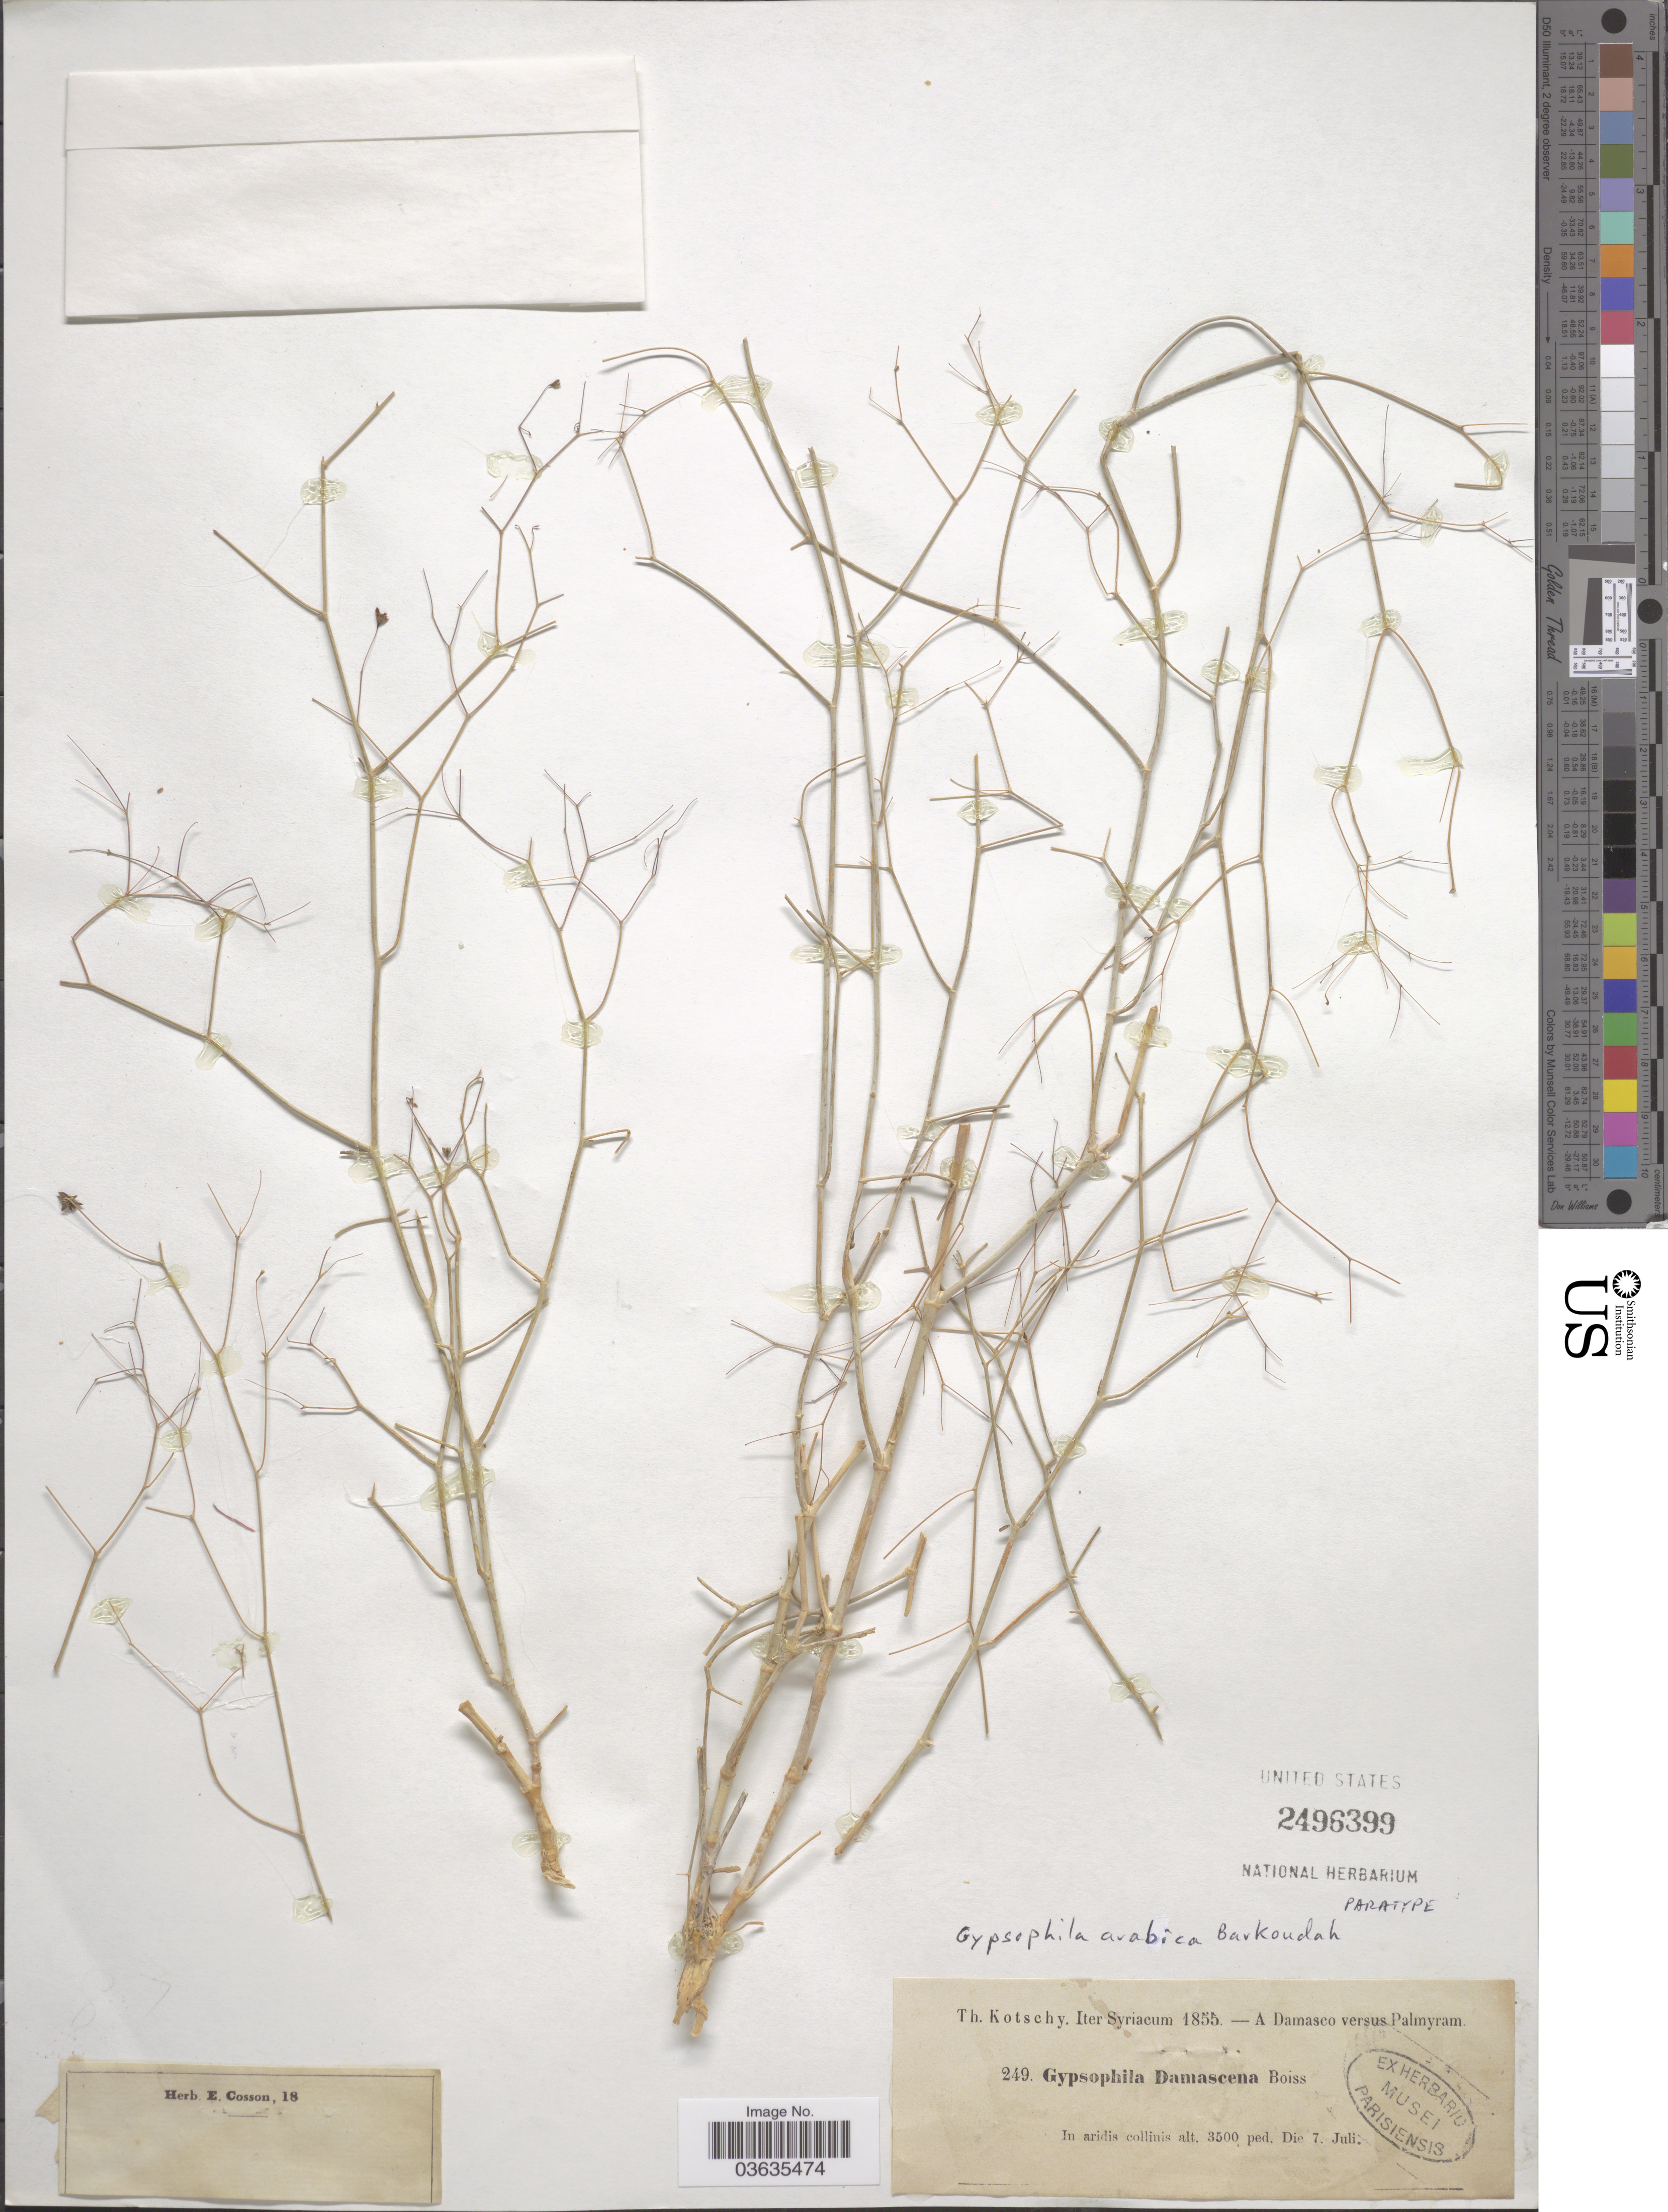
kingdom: Plantae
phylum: Tracheophyta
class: Magnoliopsida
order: Caryophyllales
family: Caryophyllaceae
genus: Gypsophila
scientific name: Gypsophila arabica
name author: Barkoudah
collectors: K. G. Kotschy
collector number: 249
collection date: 1855-07-07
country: Syria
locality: A Damasco versus Palmyram.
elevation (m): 1067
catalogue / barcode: US 2496399